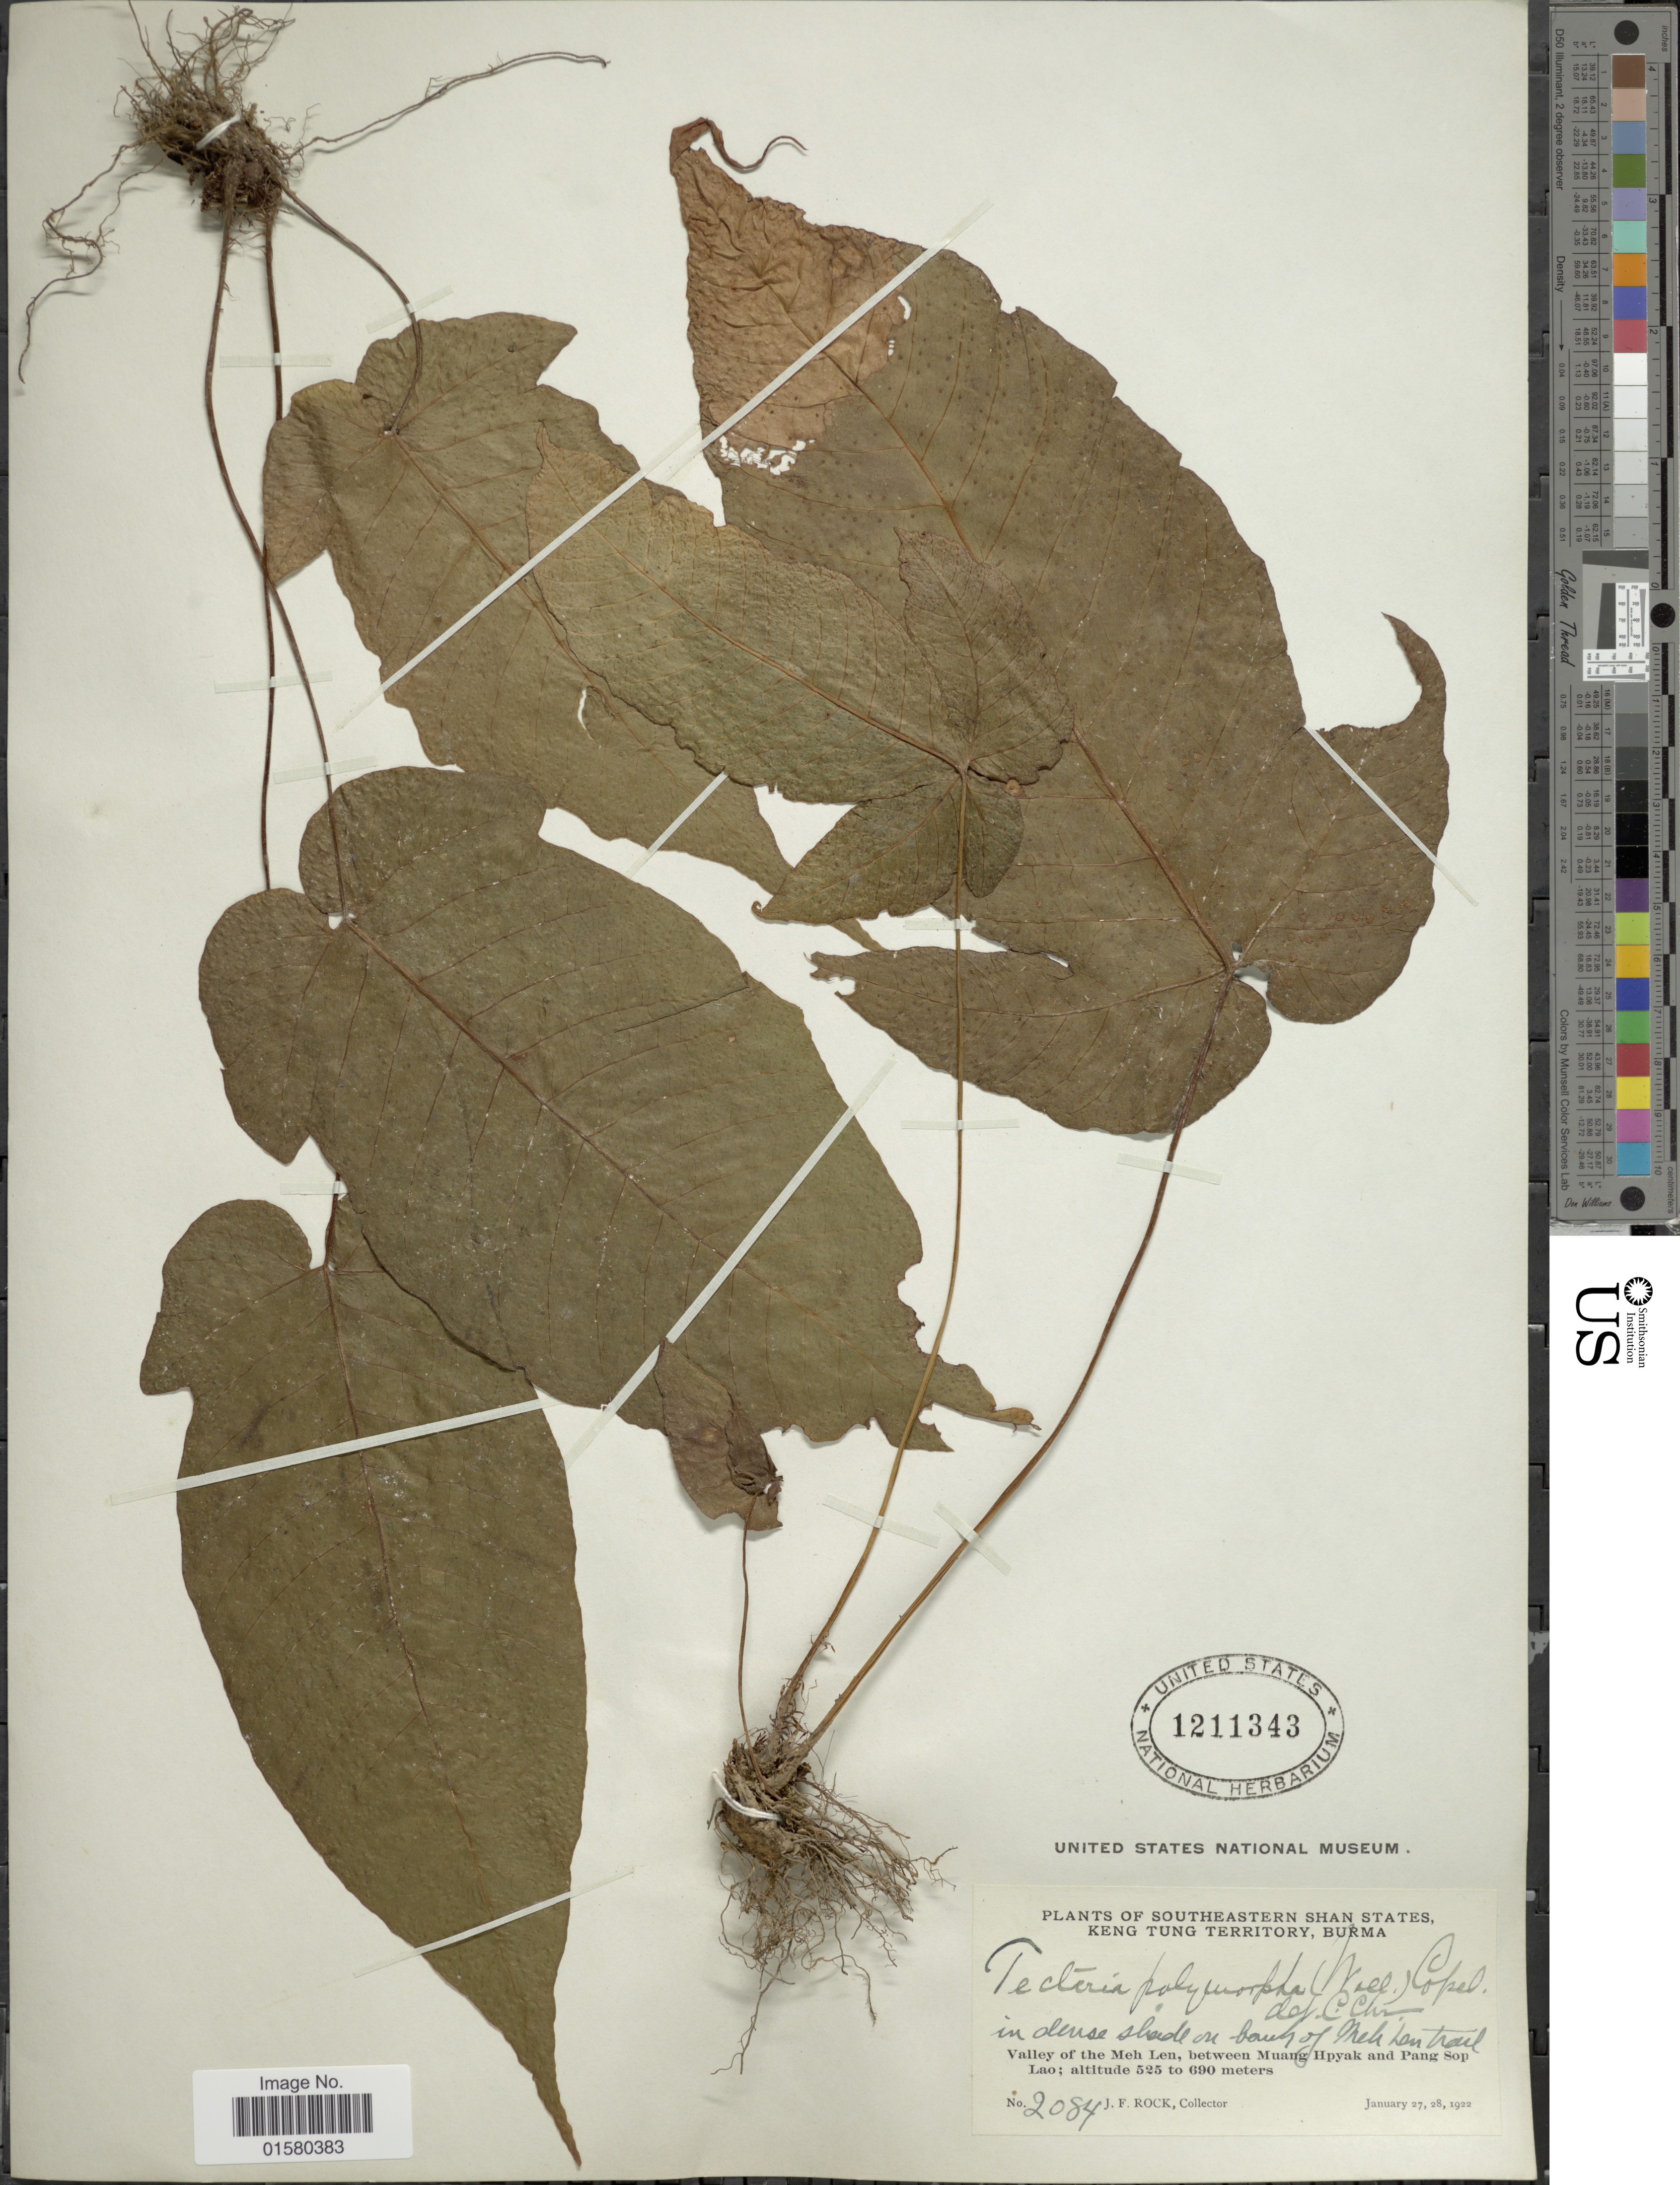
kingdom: Plantae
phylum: Tracheophyta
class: Polypodiopsida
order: Polypodiales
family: Tectariaceae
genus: Tectaria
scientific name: Tectaria polymorpha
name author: (Wall. ex Hook.) Copel.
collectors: J. Rock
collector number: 2084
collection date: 1922-01-27/1922-01-28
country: Myanmar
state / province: Shan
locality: Southeastern Shan States, Keng Tung Territory, Burma, in dense shade on bank of Meh Len trail, Valley of the Meh Len, between Muang Hpyak and Pang Sop Lao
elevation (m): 525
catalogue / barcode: US 1211343